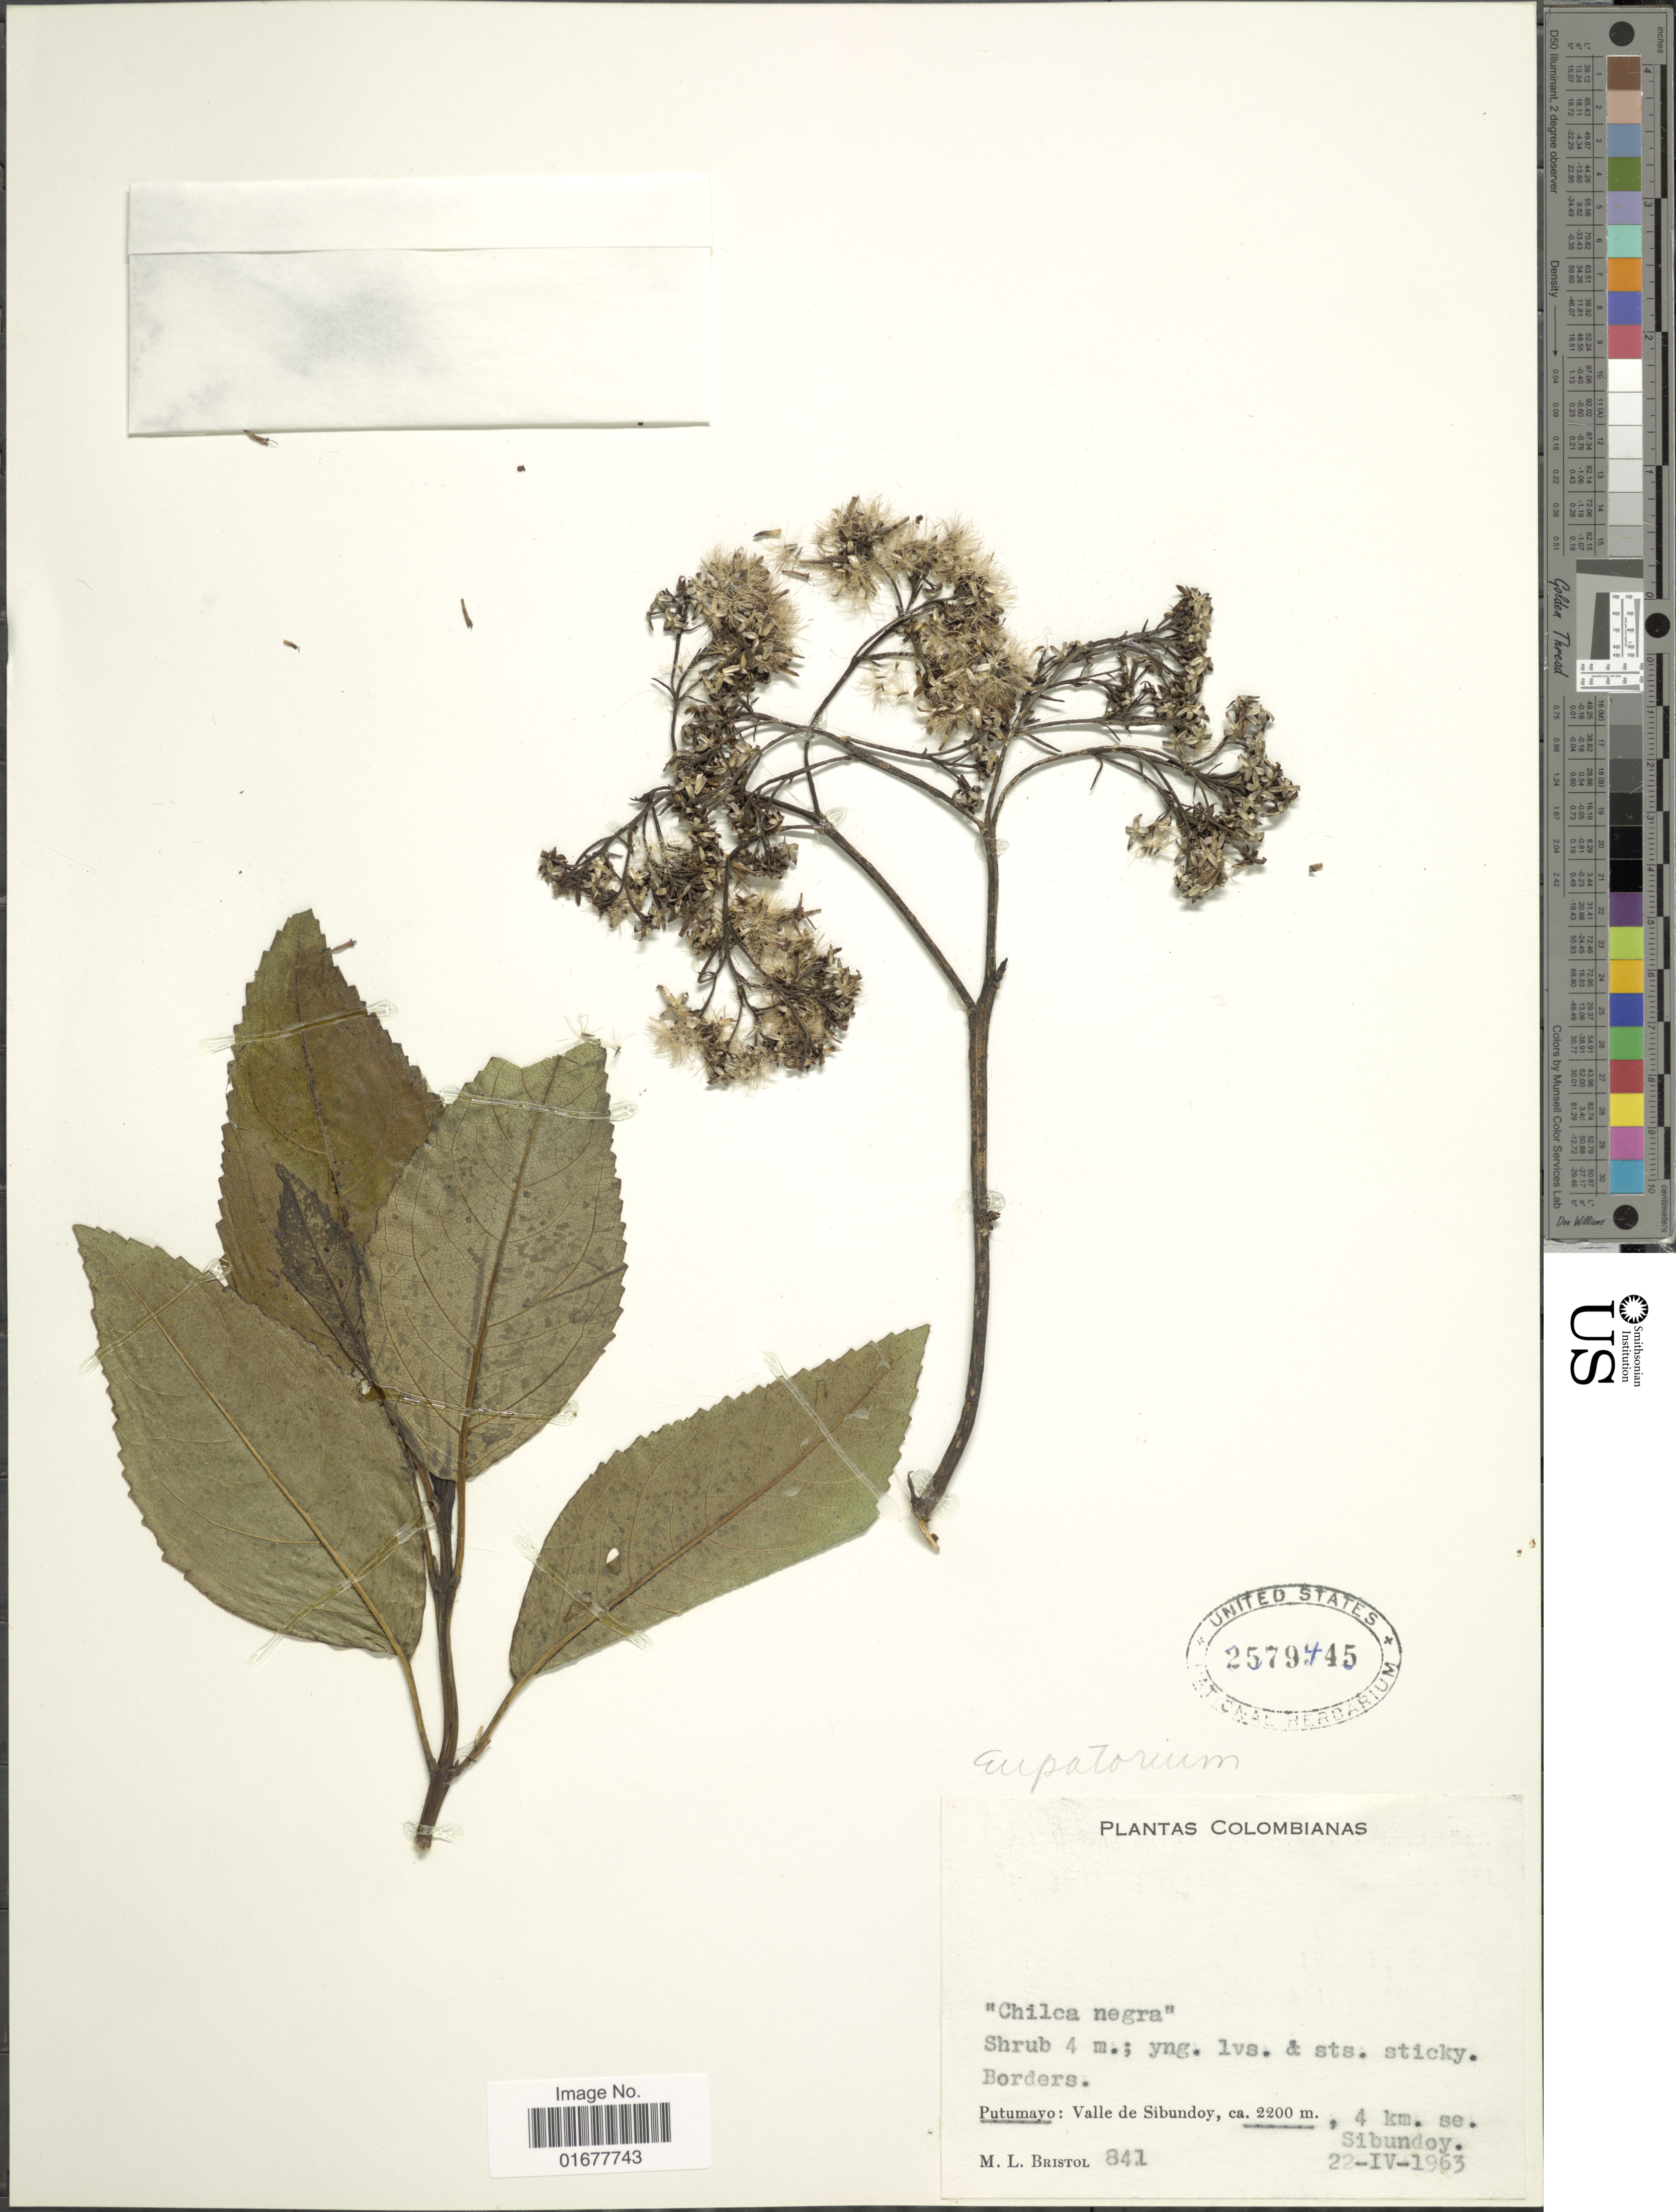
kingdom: Plantae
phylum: Tracheophyta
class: Magnoliopsida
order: Asterales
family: Asteraceae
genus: Ageratina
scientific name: Ageratina sp.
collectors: M. L. Bristol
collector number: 841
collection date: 1963-04-22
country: Colombia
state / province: Putumayo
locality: Valle de Sibundoy, 4 km. se. Sibundoy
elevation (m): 2200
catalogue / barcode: US 2579445